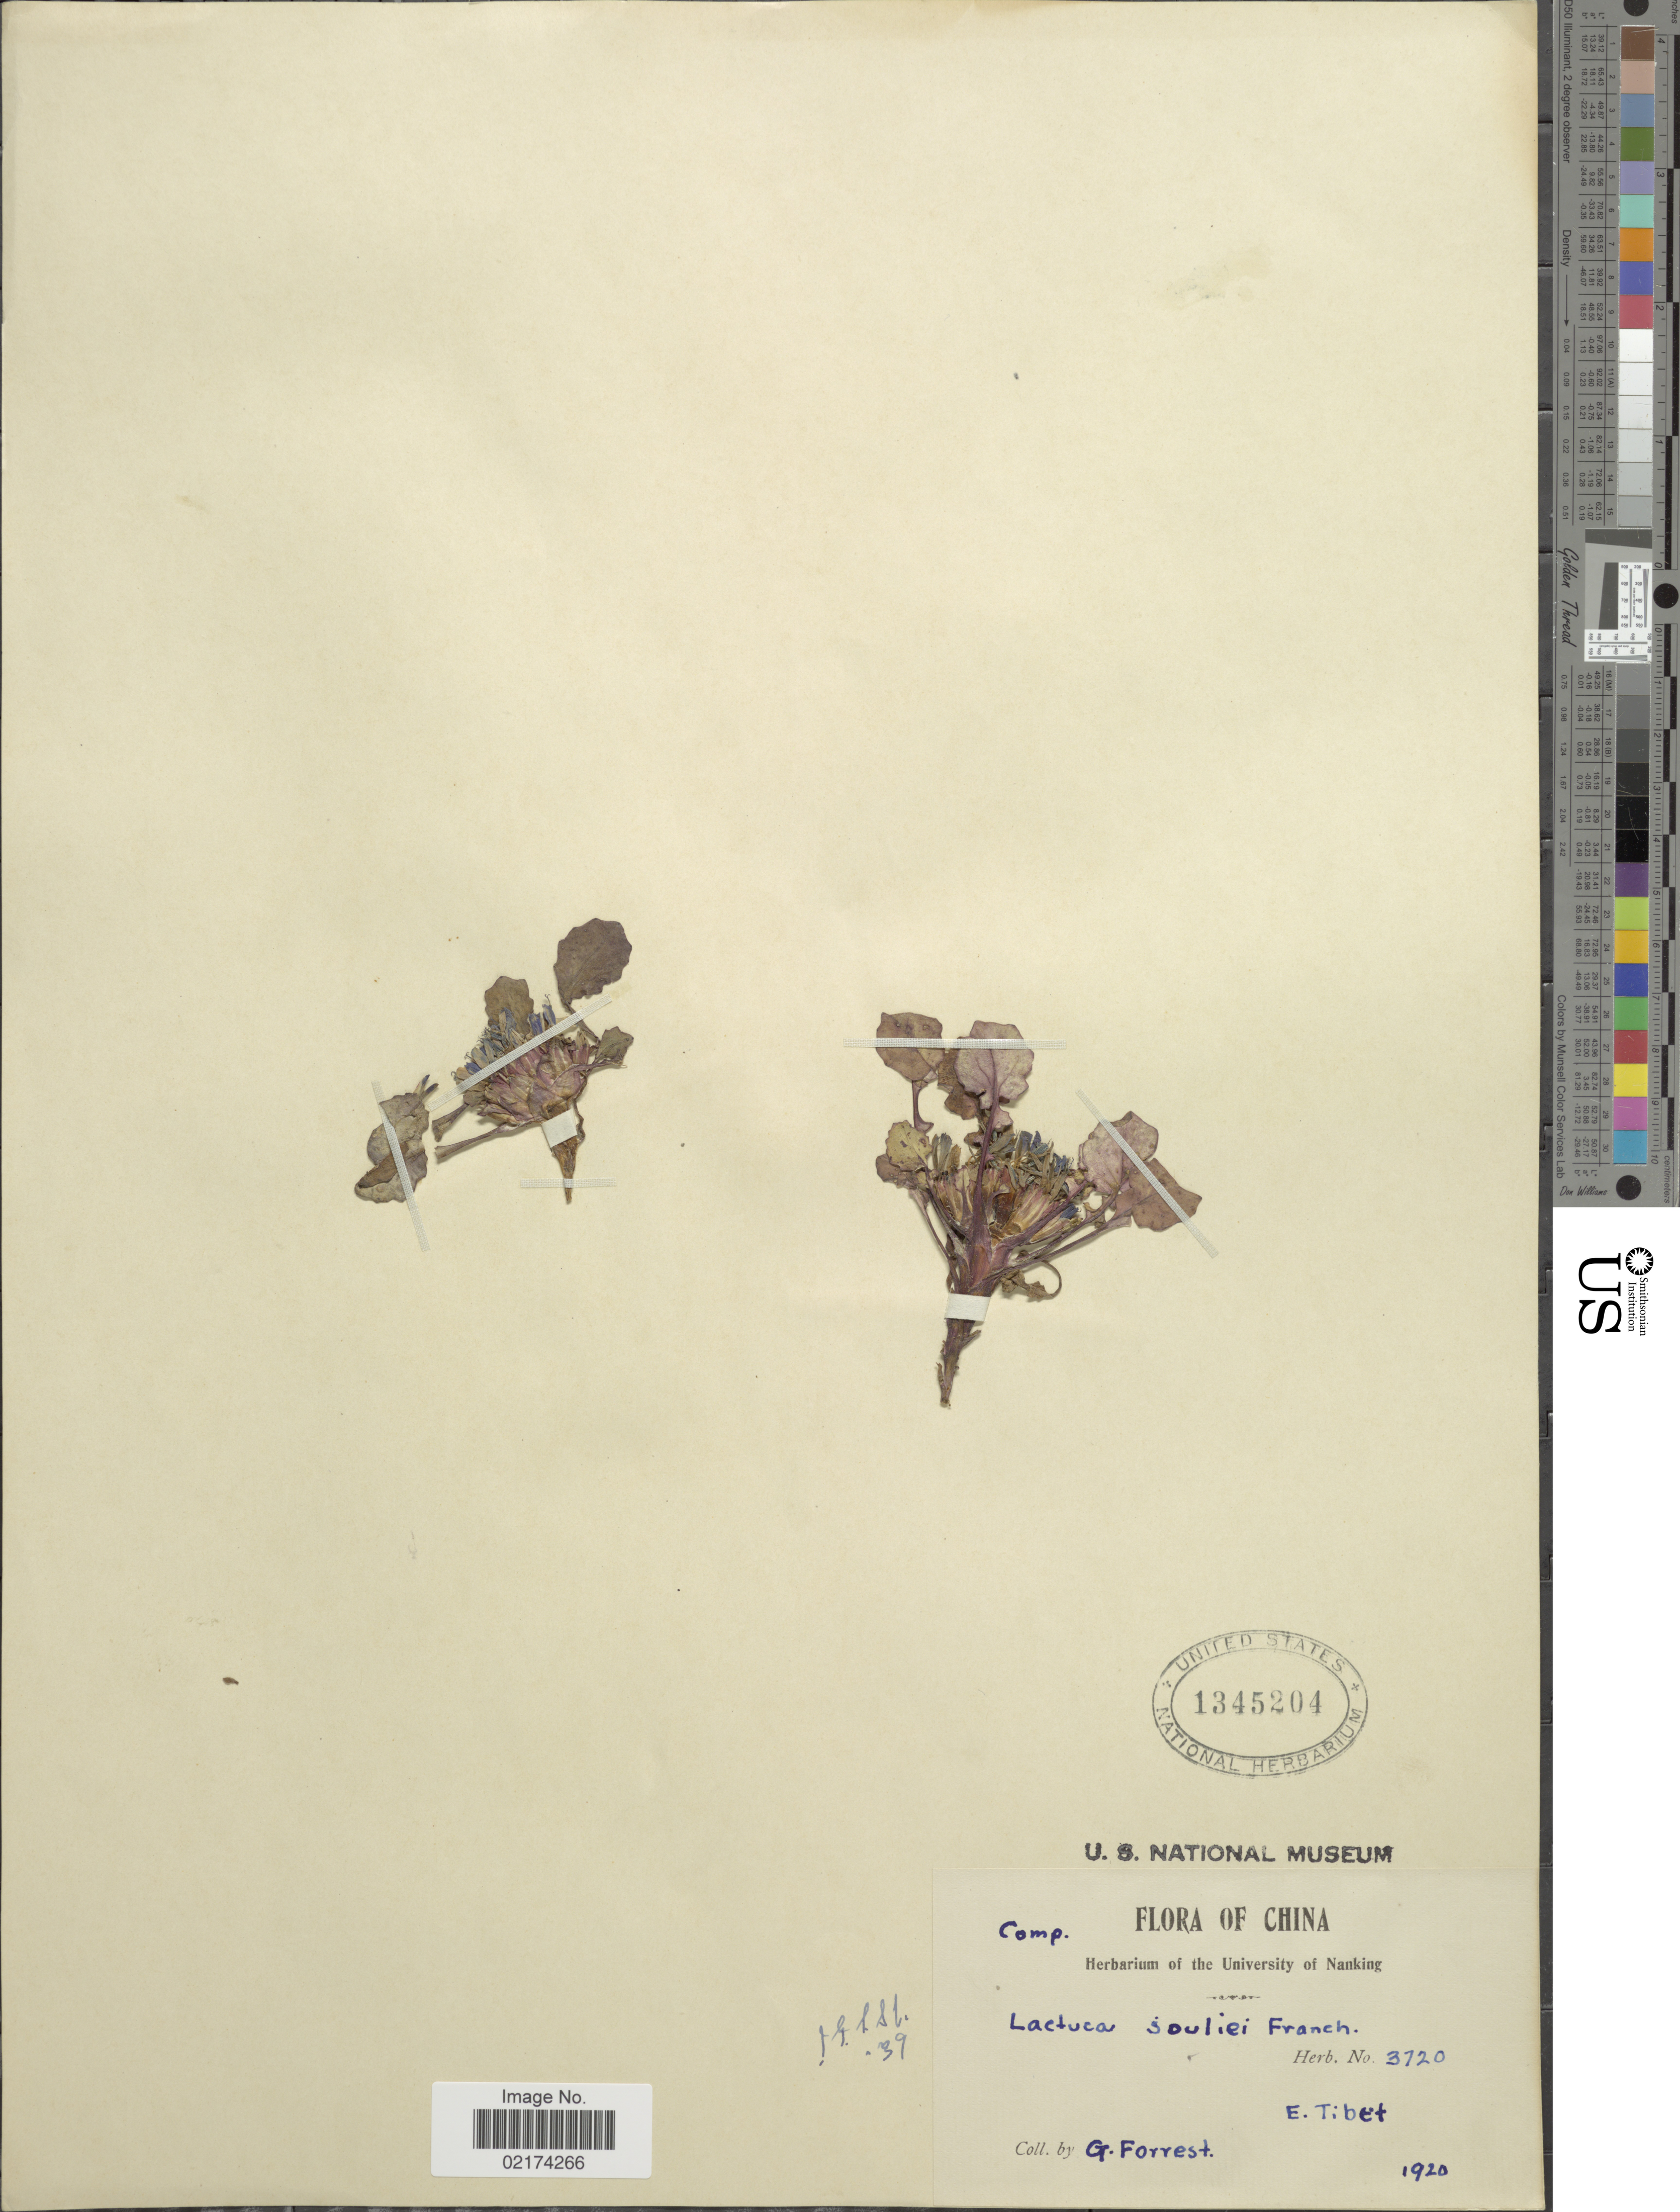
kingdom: Plantae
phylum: Tracheophyta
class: Magnoliopsida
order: Asterales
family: Asteraceae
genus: Parasyncalathium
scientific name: Parasyncalathium souliei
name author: (Franch.) J. W. Zhang et al.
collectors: G. Forrest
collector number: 3720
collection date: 1920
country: China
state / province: Xizang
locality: E. Tibet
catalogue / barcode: US 1345204